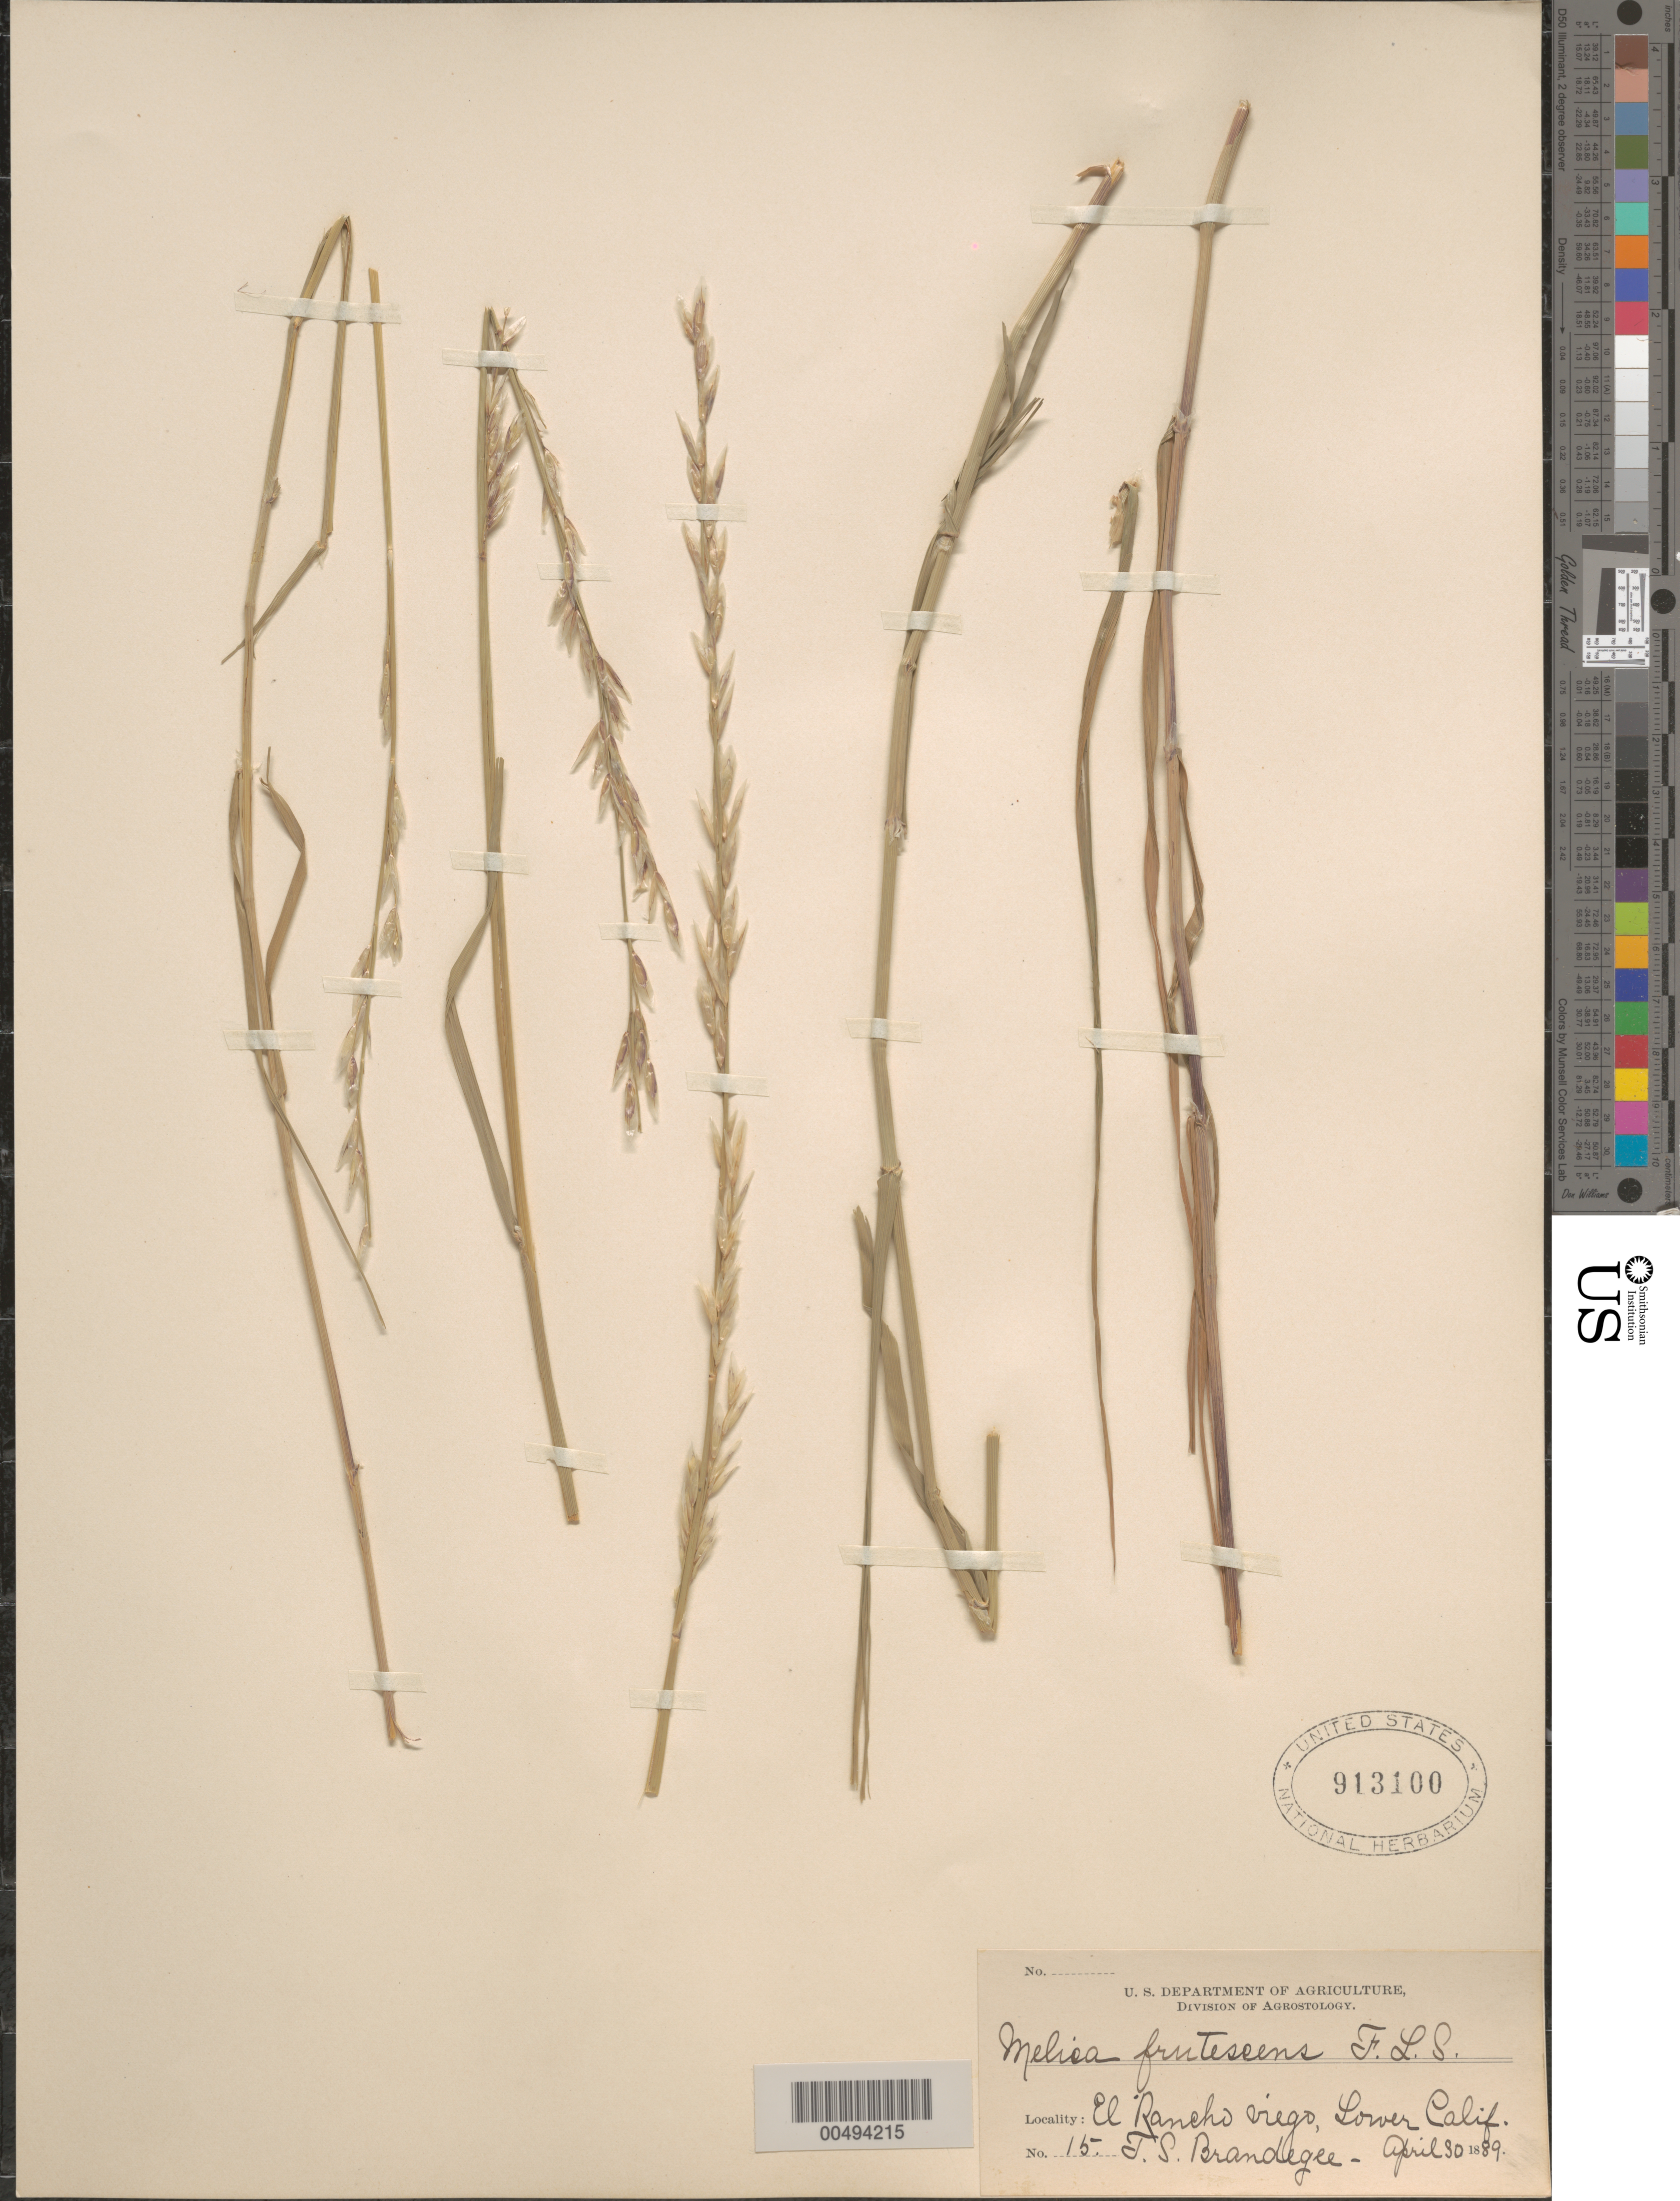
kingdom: Plantae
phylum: Tracheophyta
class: Liliopsida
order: Poales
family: Poaceae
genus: Melica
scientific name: Melica frutescens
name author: Scribn.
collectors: T. S. Brandegee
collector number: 15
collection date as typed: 30 Apr 1889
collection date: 1889-04-30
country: Mexico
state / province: Baja California Norte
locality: El Rancho Viego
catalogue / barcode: US 913100